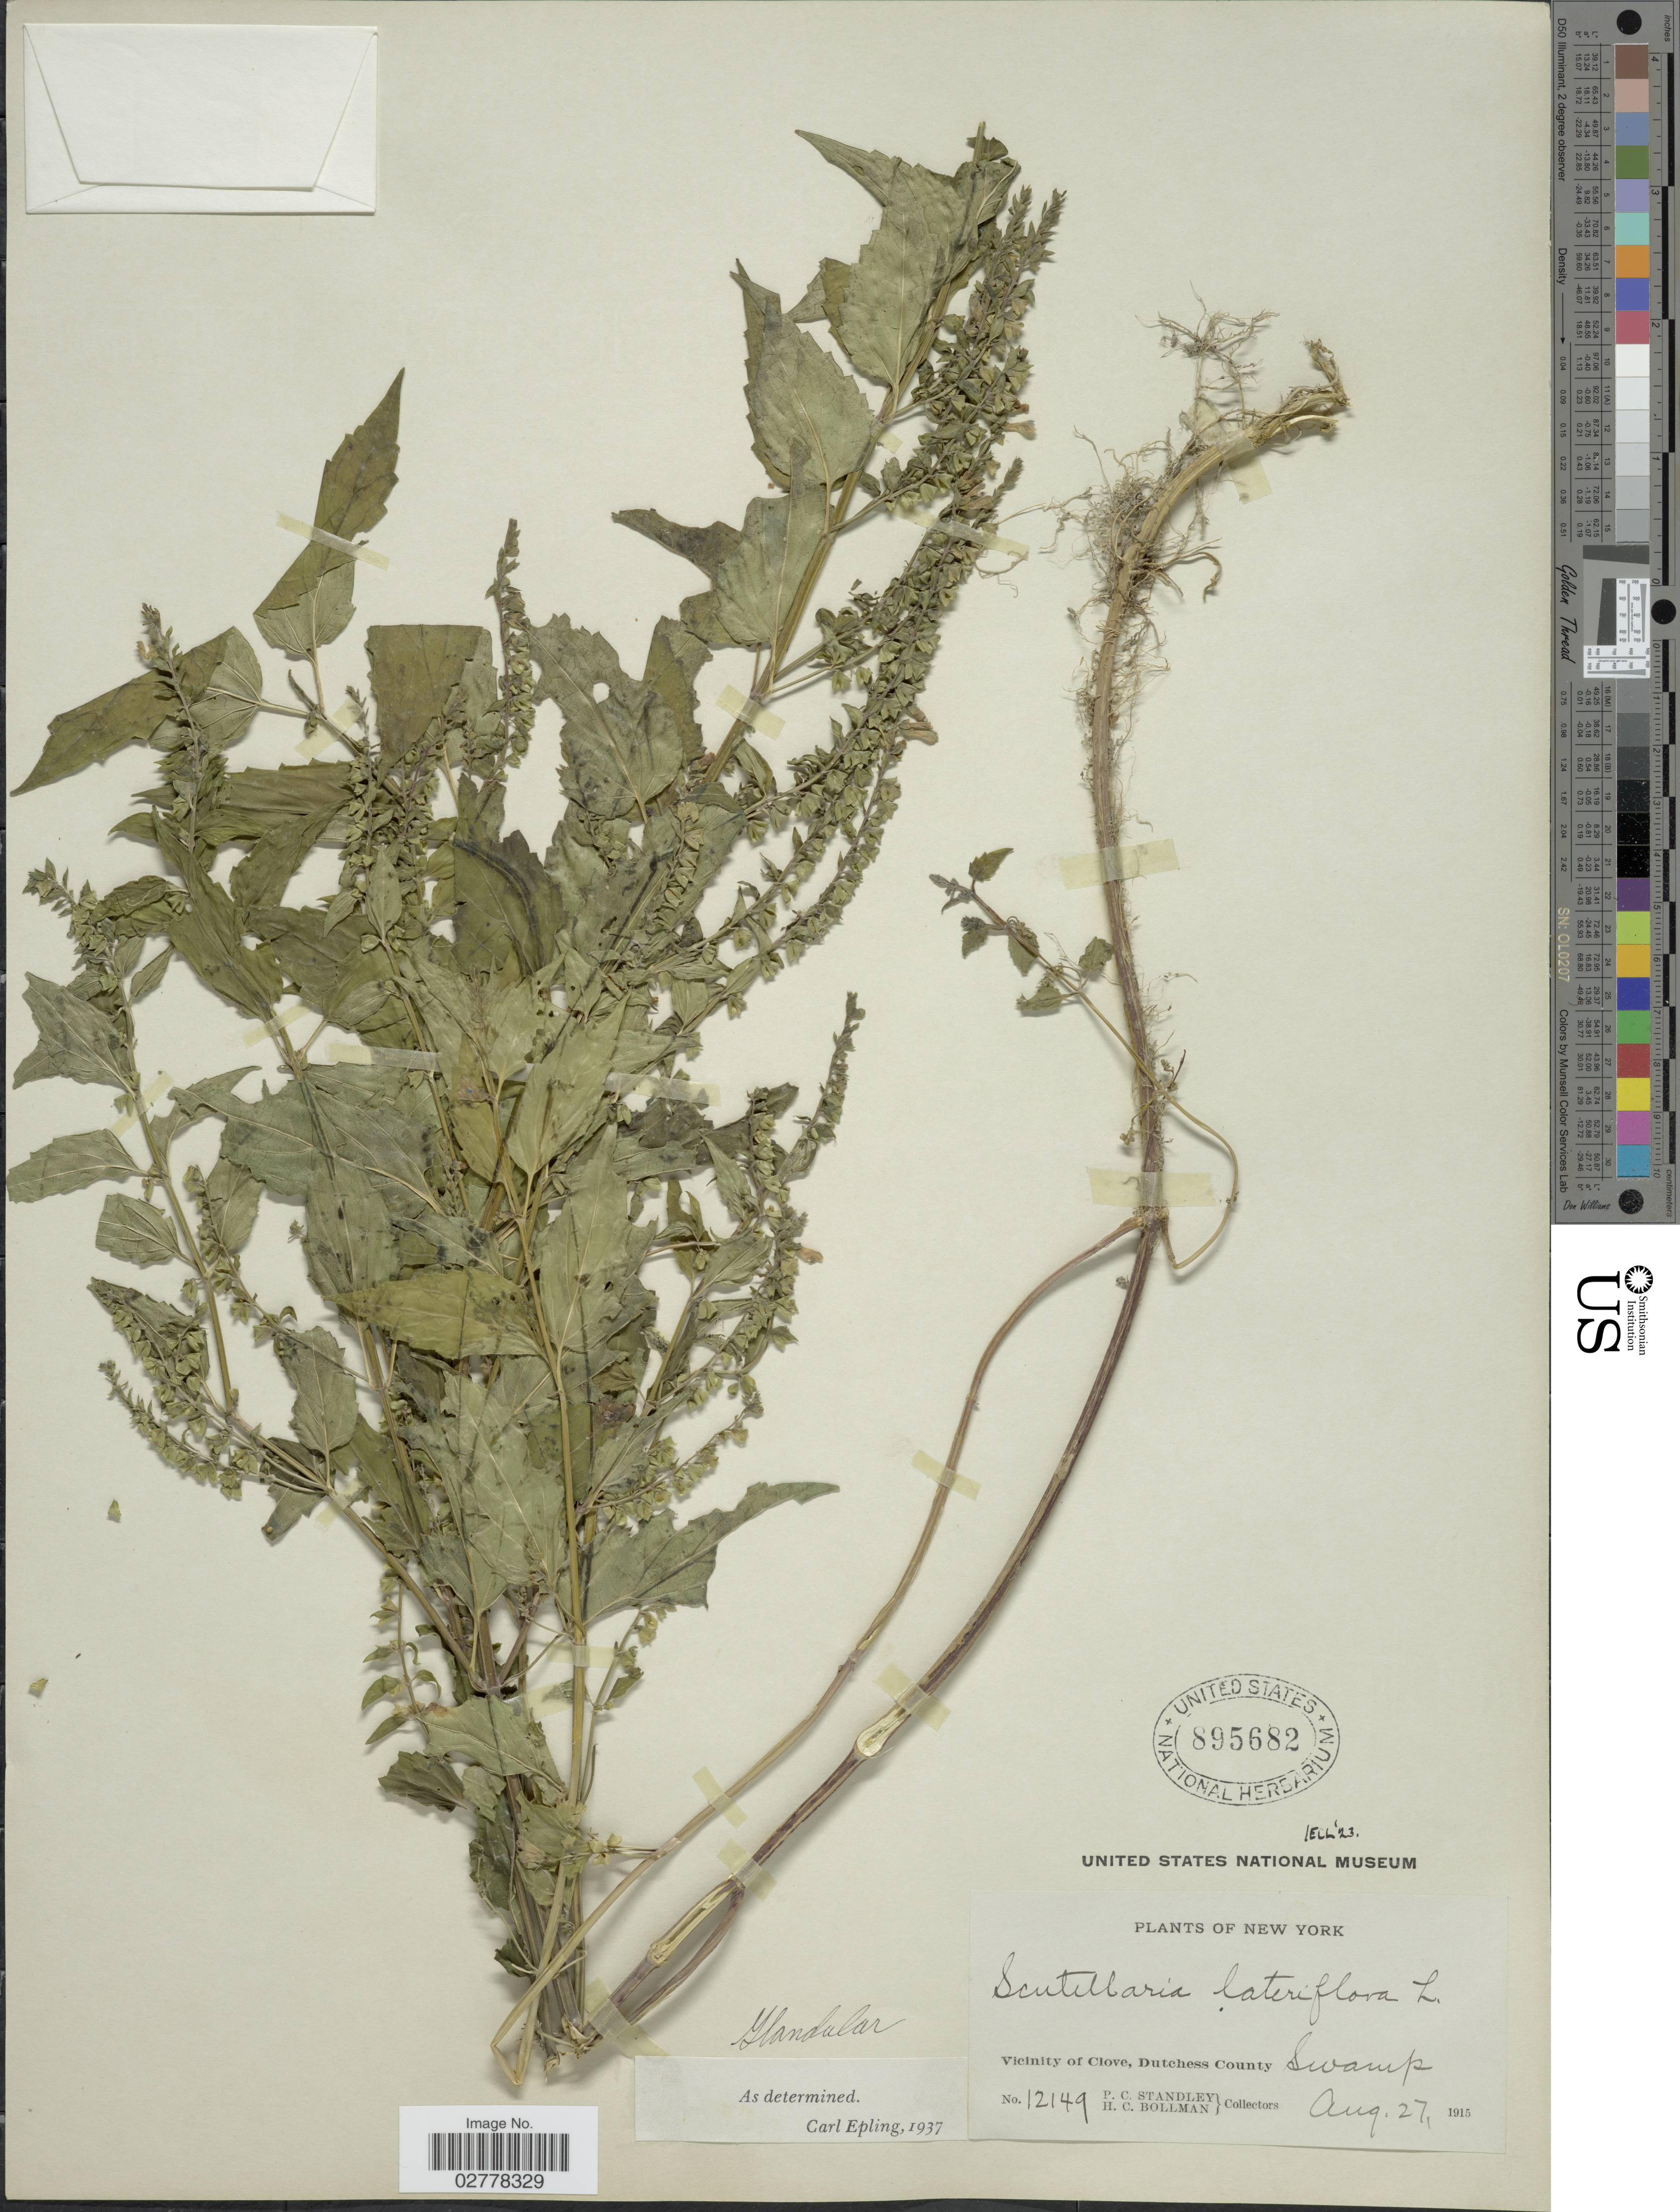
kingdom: Plantae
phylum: Tracheophyta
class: Magnoliopsida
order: Lamiales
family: Lamiaceae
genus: Scutellaria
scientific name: Scutellaria lateriflora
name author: L.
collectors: P. C. Standley & H. C. Bollman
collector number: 12149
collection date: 1915-08-27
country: United States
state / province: New York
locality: Vicinity of Clove, Dutchess County.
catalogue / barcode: US 895682